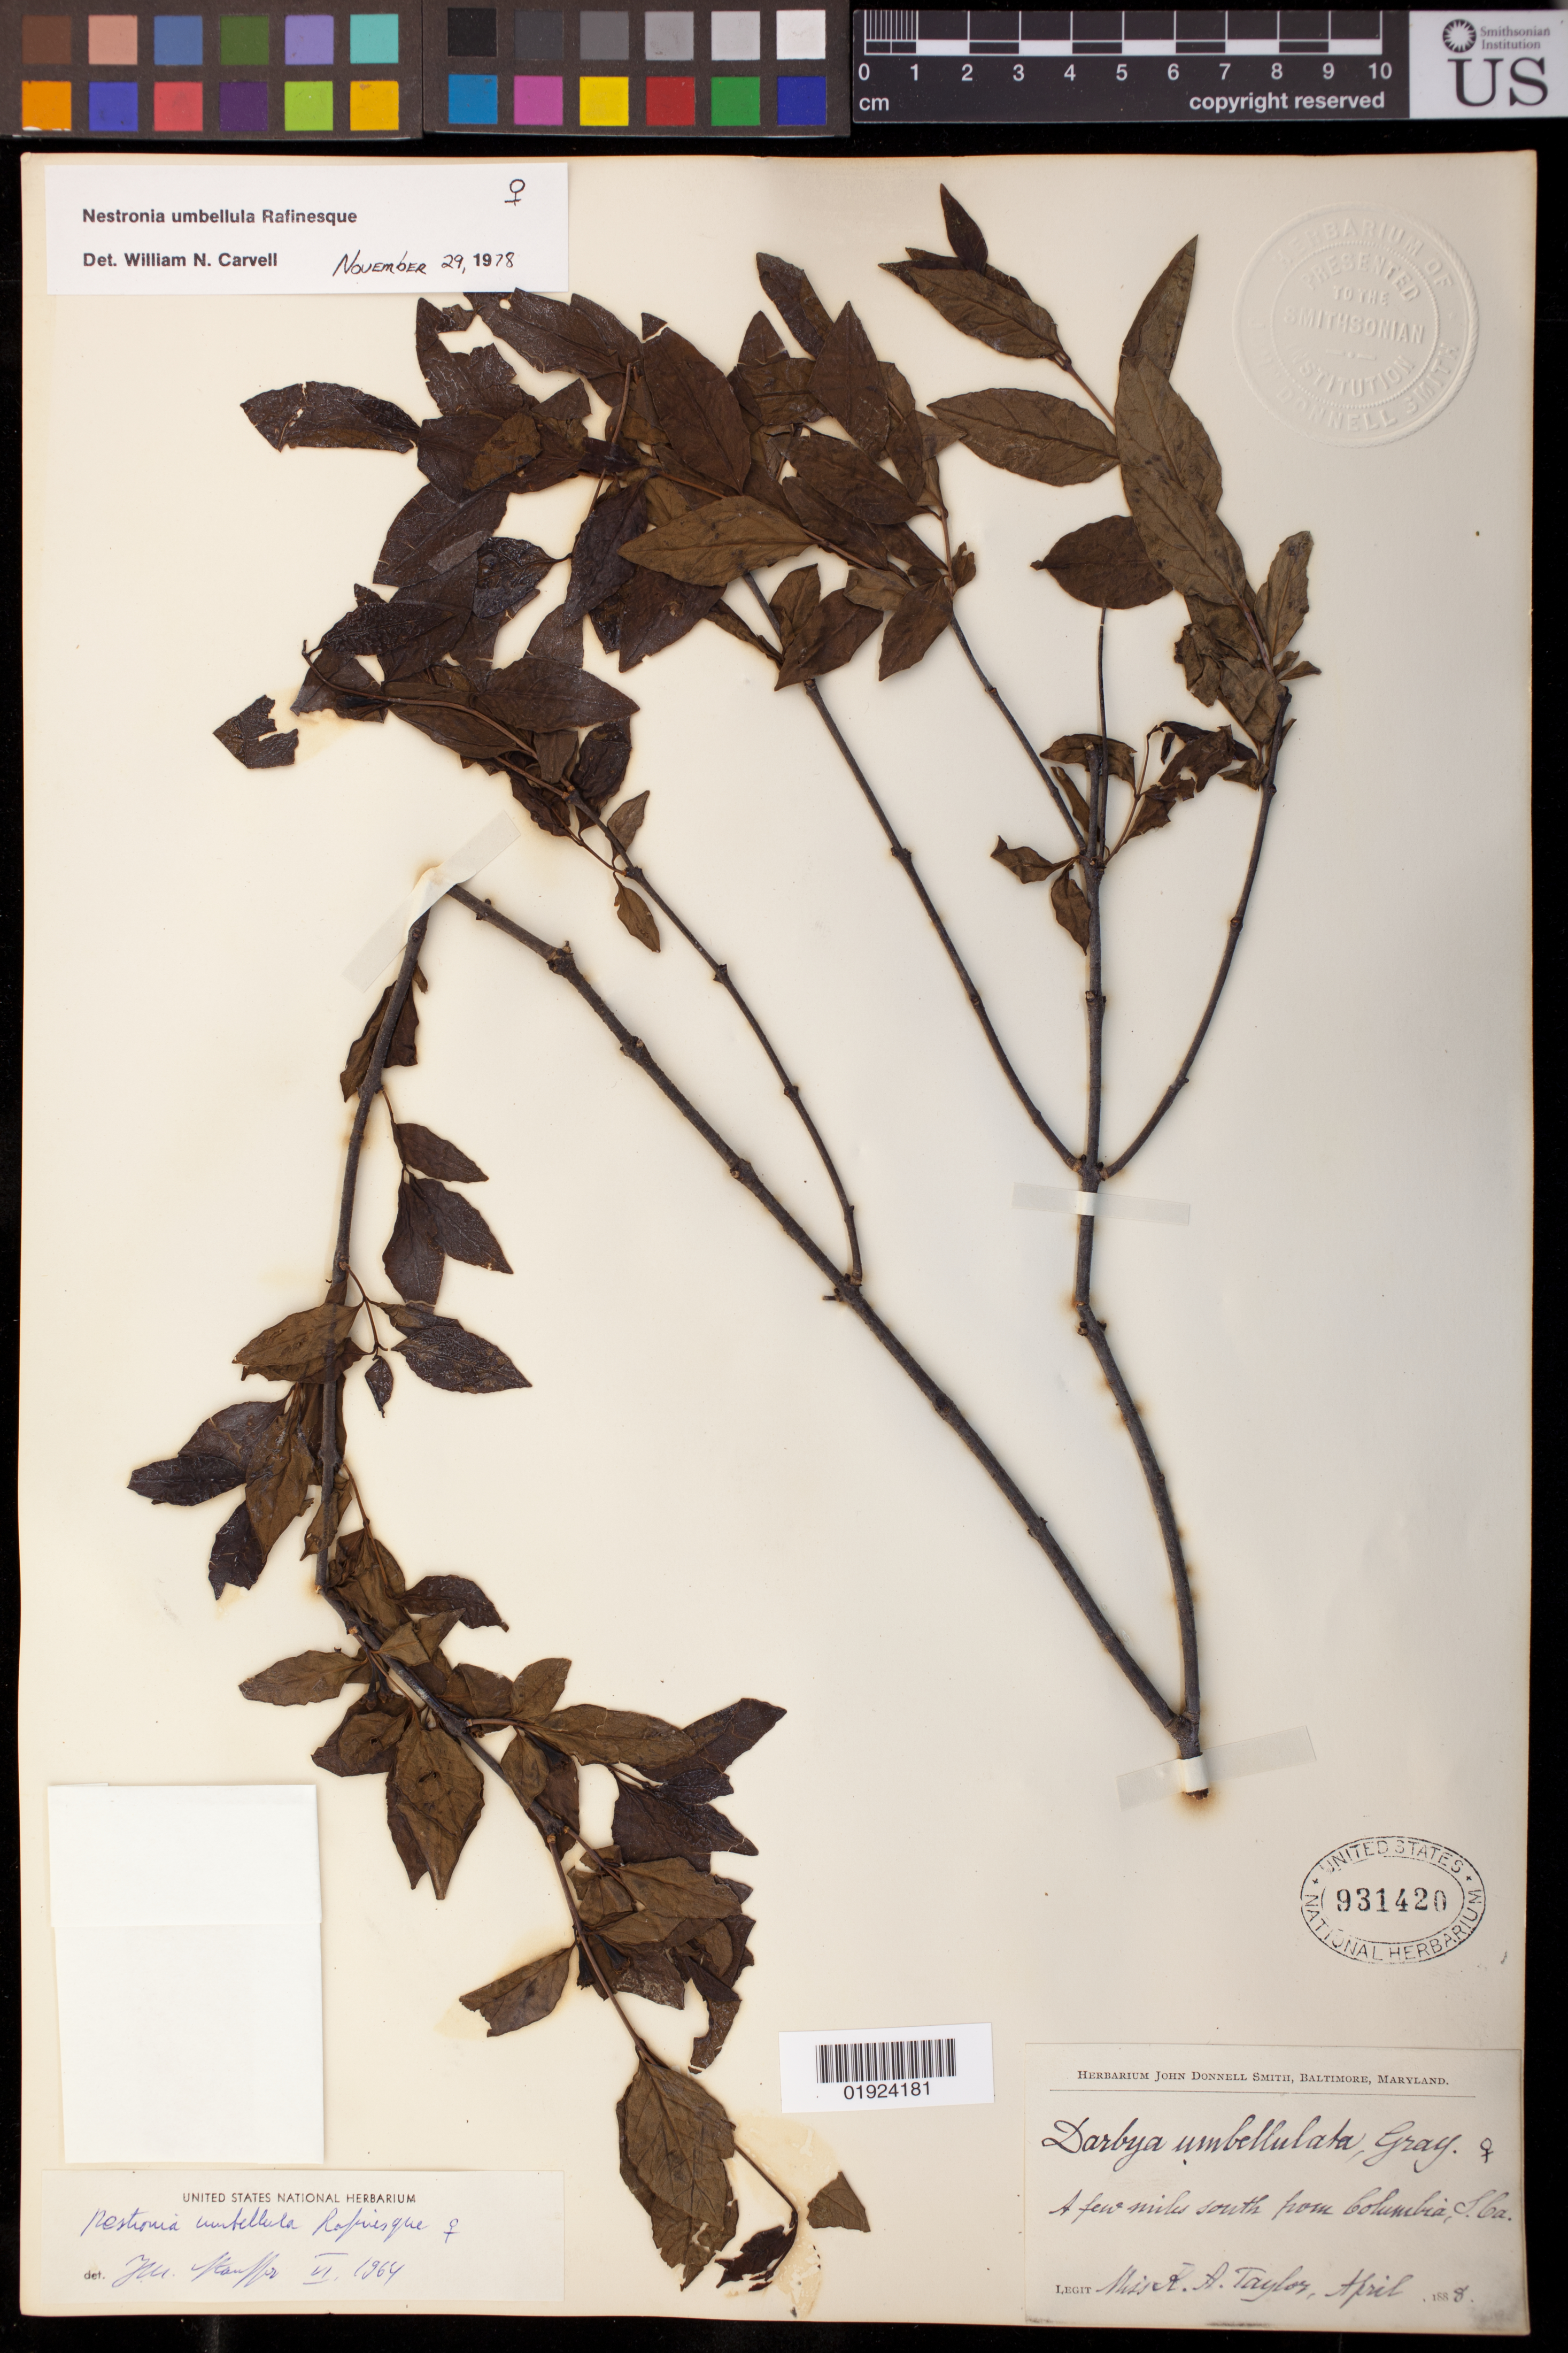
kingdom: Plantae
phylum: Tracheophyta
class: Magnoliopsida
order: Santalales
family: Santalaceae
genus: Nestronia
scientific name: Nestronia umbellula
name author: Raf.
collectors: R. Taylor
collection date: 1888-04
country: United States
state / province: South Carolina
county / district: Richland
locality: A few miles south from Columbia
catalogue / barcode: US 931420